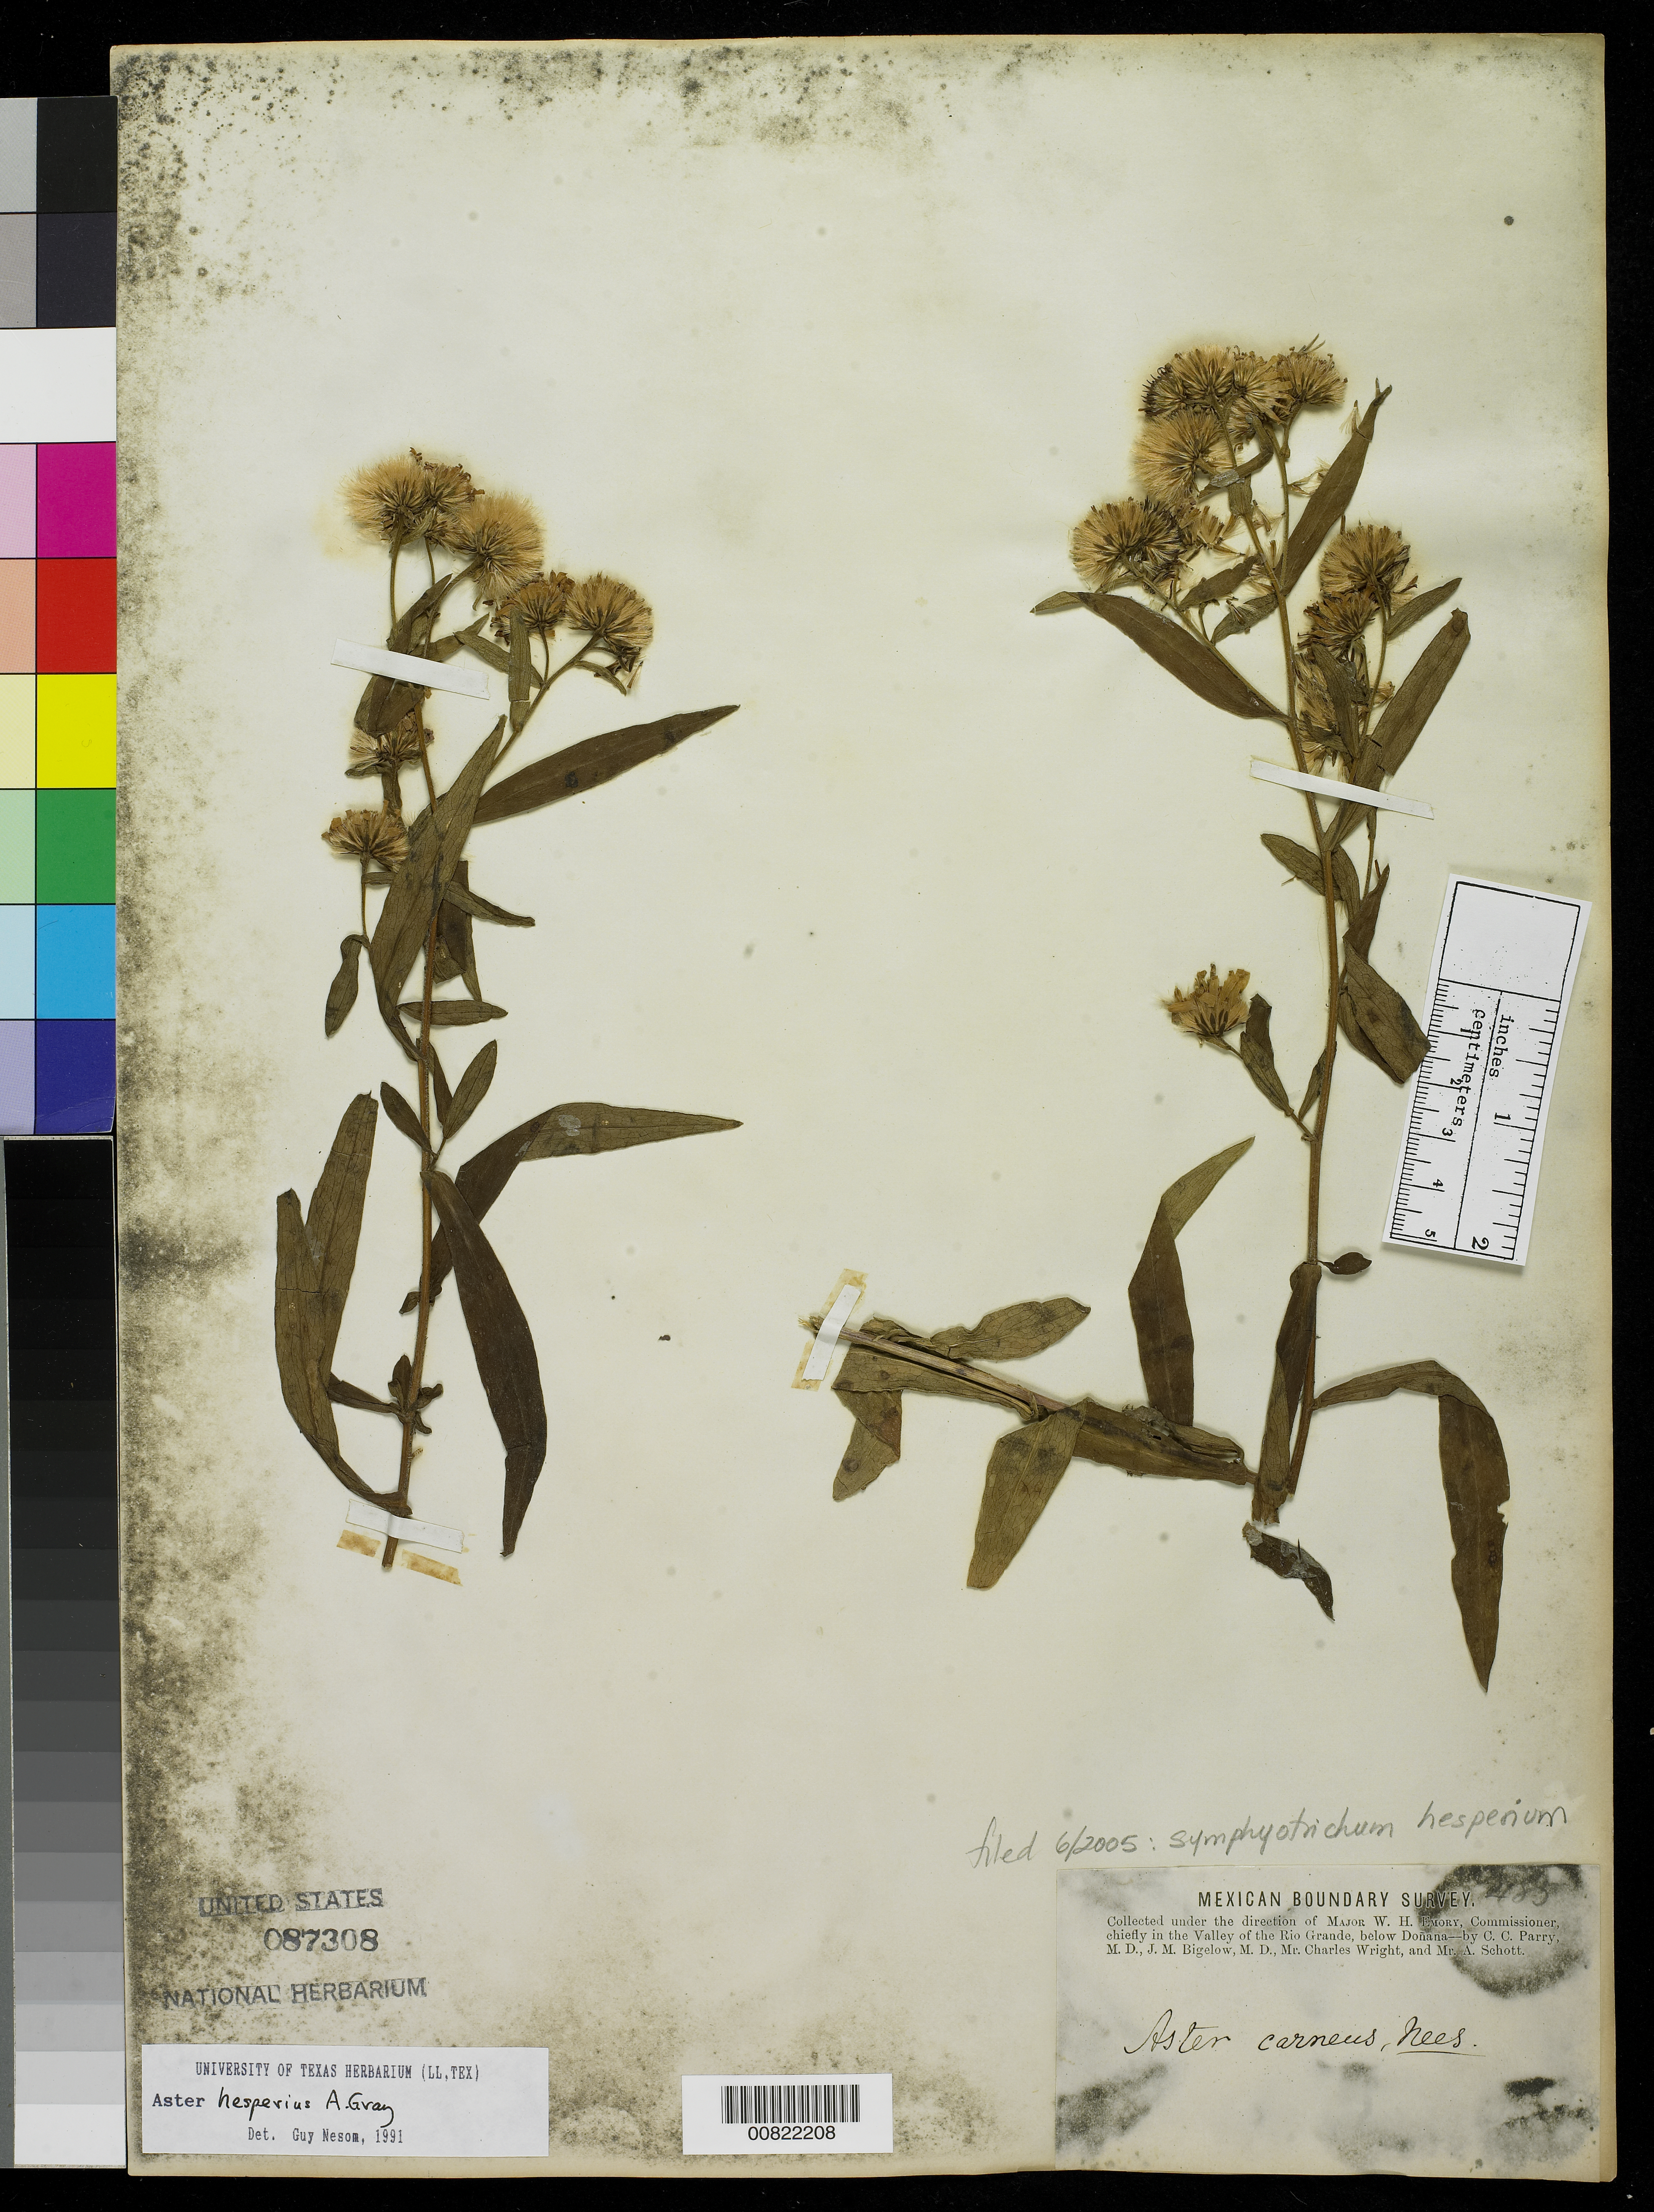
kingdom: Plantae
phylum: Tracheophyta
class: Magnoliopsida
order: Asterales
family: Asteraceae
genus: Symphyotrichum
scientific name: Symphyotrichum hesperium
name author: (A. Gray) Á. Löve & D. Löve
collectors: C. C. Parry, J. M. Bigelow, C. Wright & A. C. V. Schott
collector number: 485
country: United States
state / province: New Mexico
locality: Valley of the Rio Grande, below Doñana, New Mexico.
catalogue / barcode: US 87308